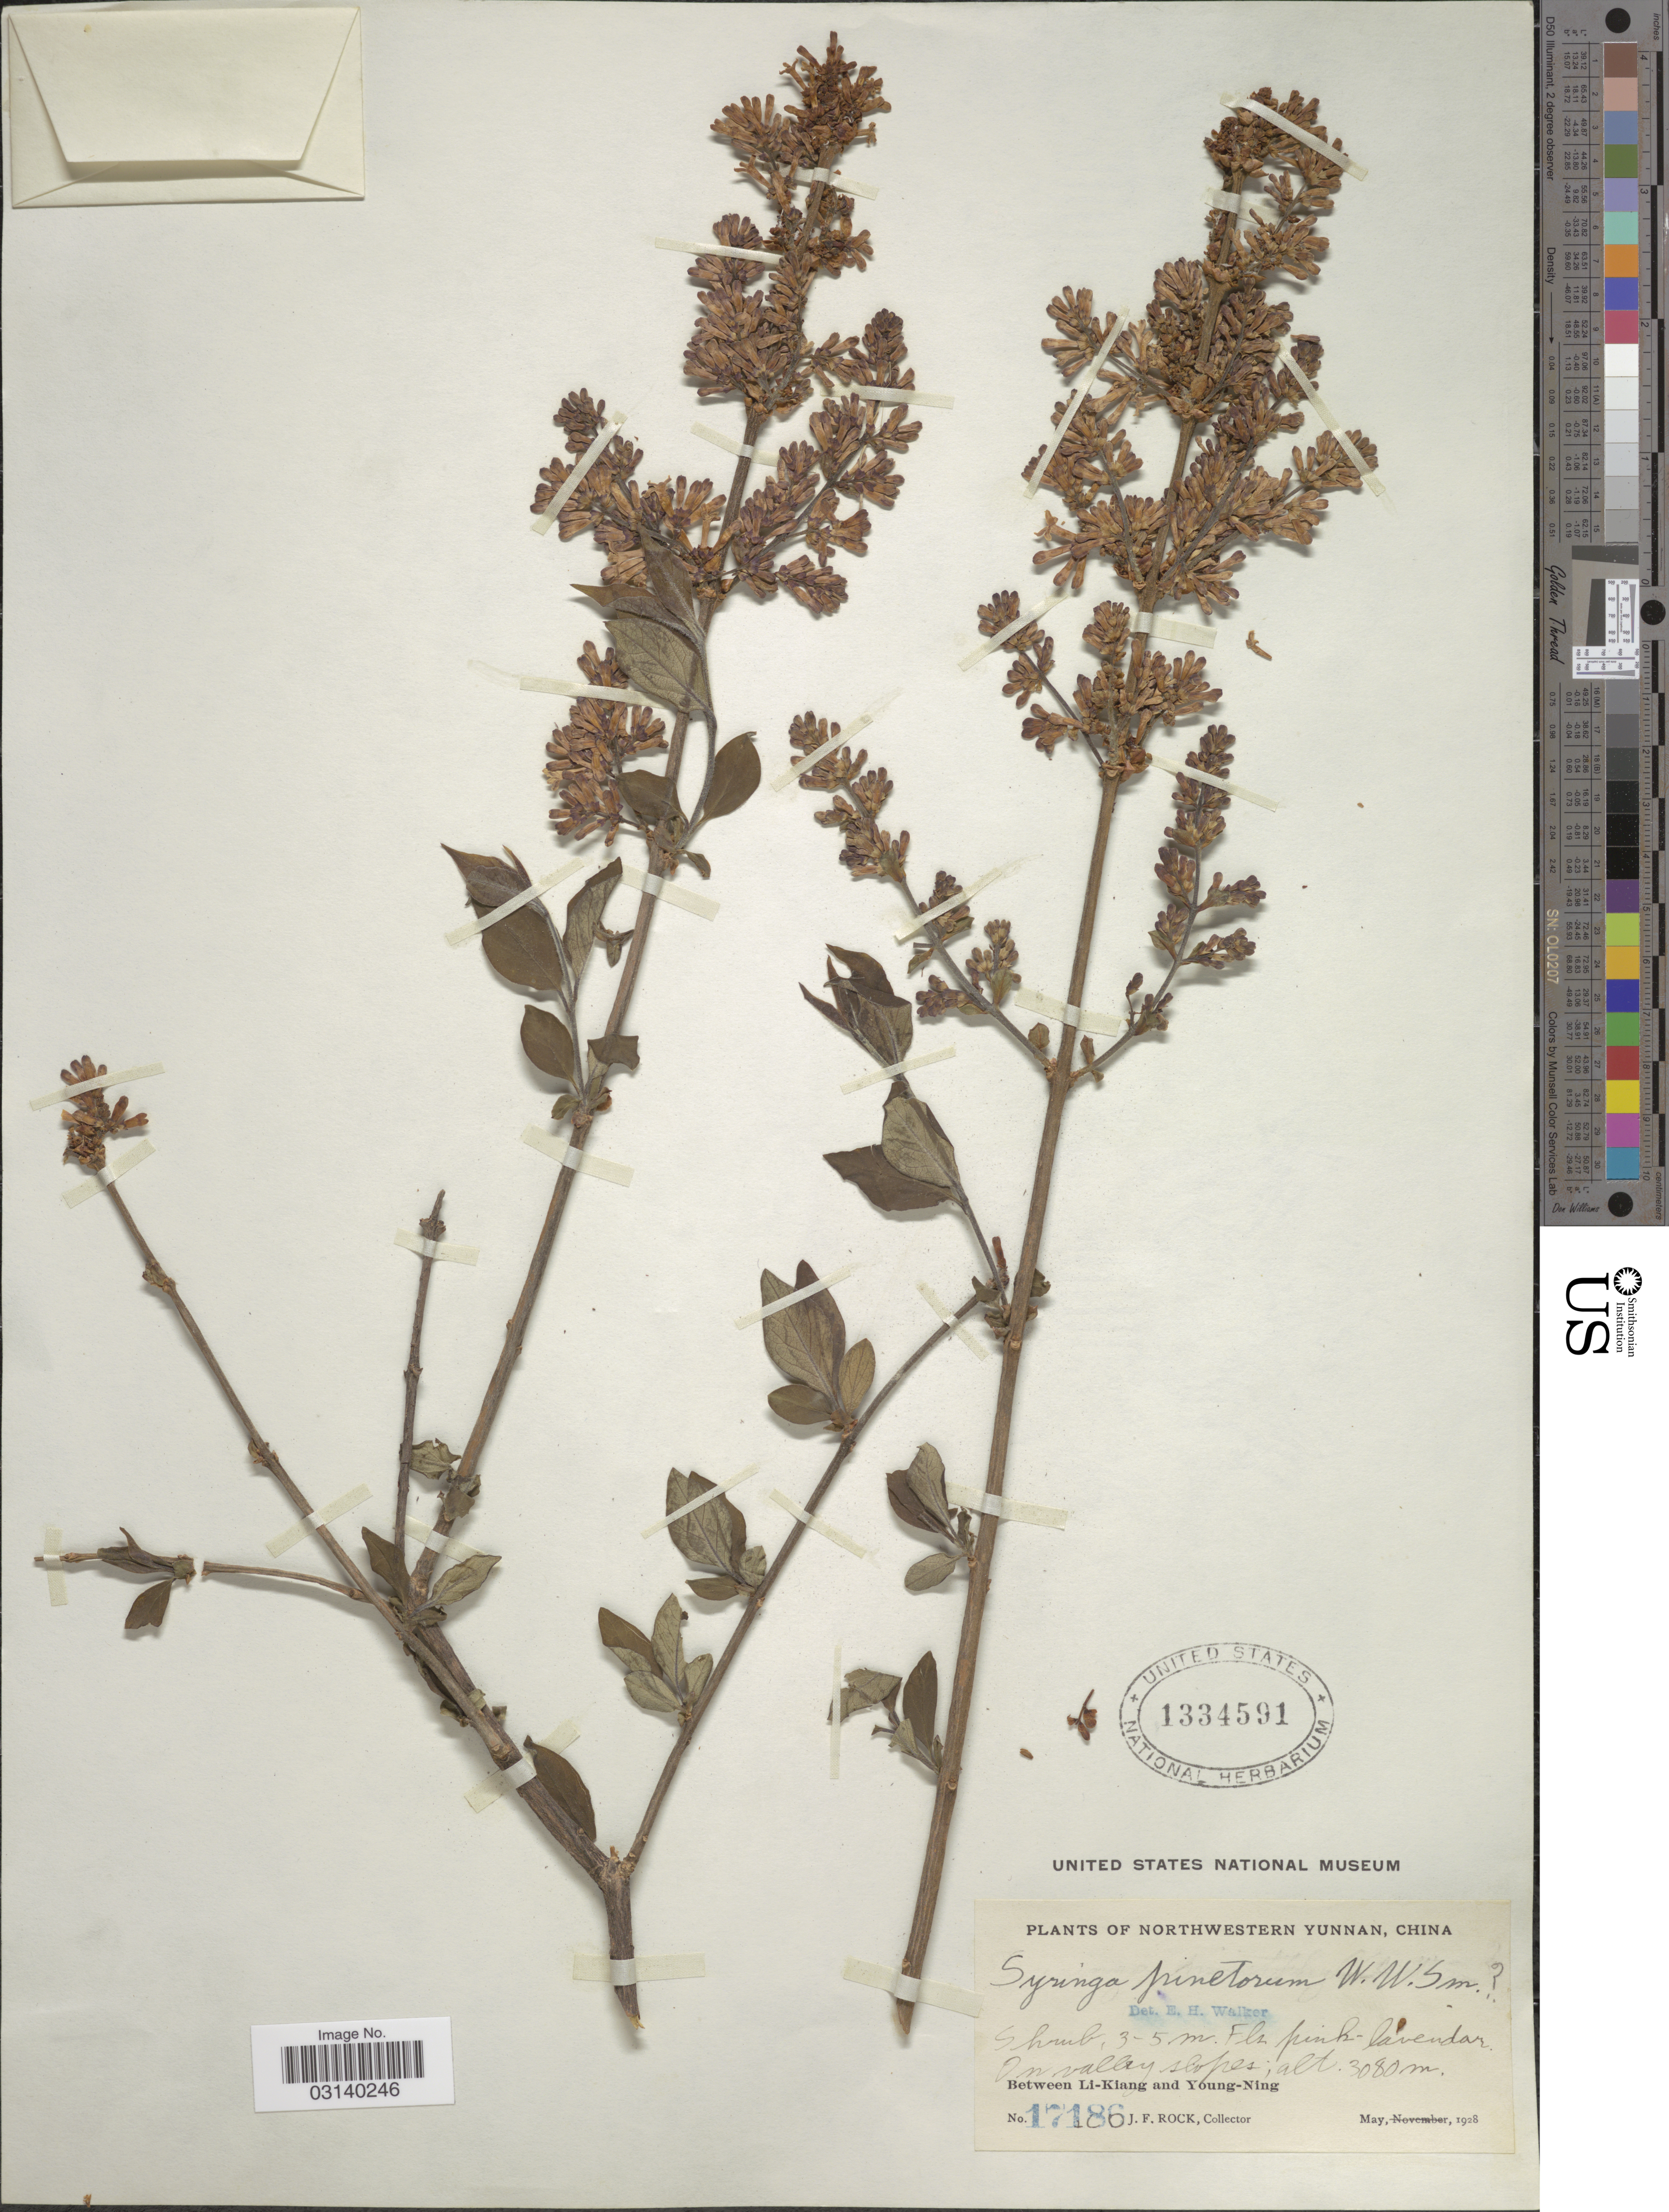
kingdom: Plantae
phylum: Tracheophyta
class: Magnoliopsida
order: Lamiales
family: Oleaceae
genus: Syringa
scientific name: Syringa pinetorum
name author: W.W. Sm.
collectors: J. Rock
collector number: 17186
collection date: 1928-05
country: China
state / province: Yunnan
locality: Northwestern Yunnan. In valley slopes. Between Li-Kiang and Young-Ning.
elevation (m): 3080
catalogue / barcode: US 1334591